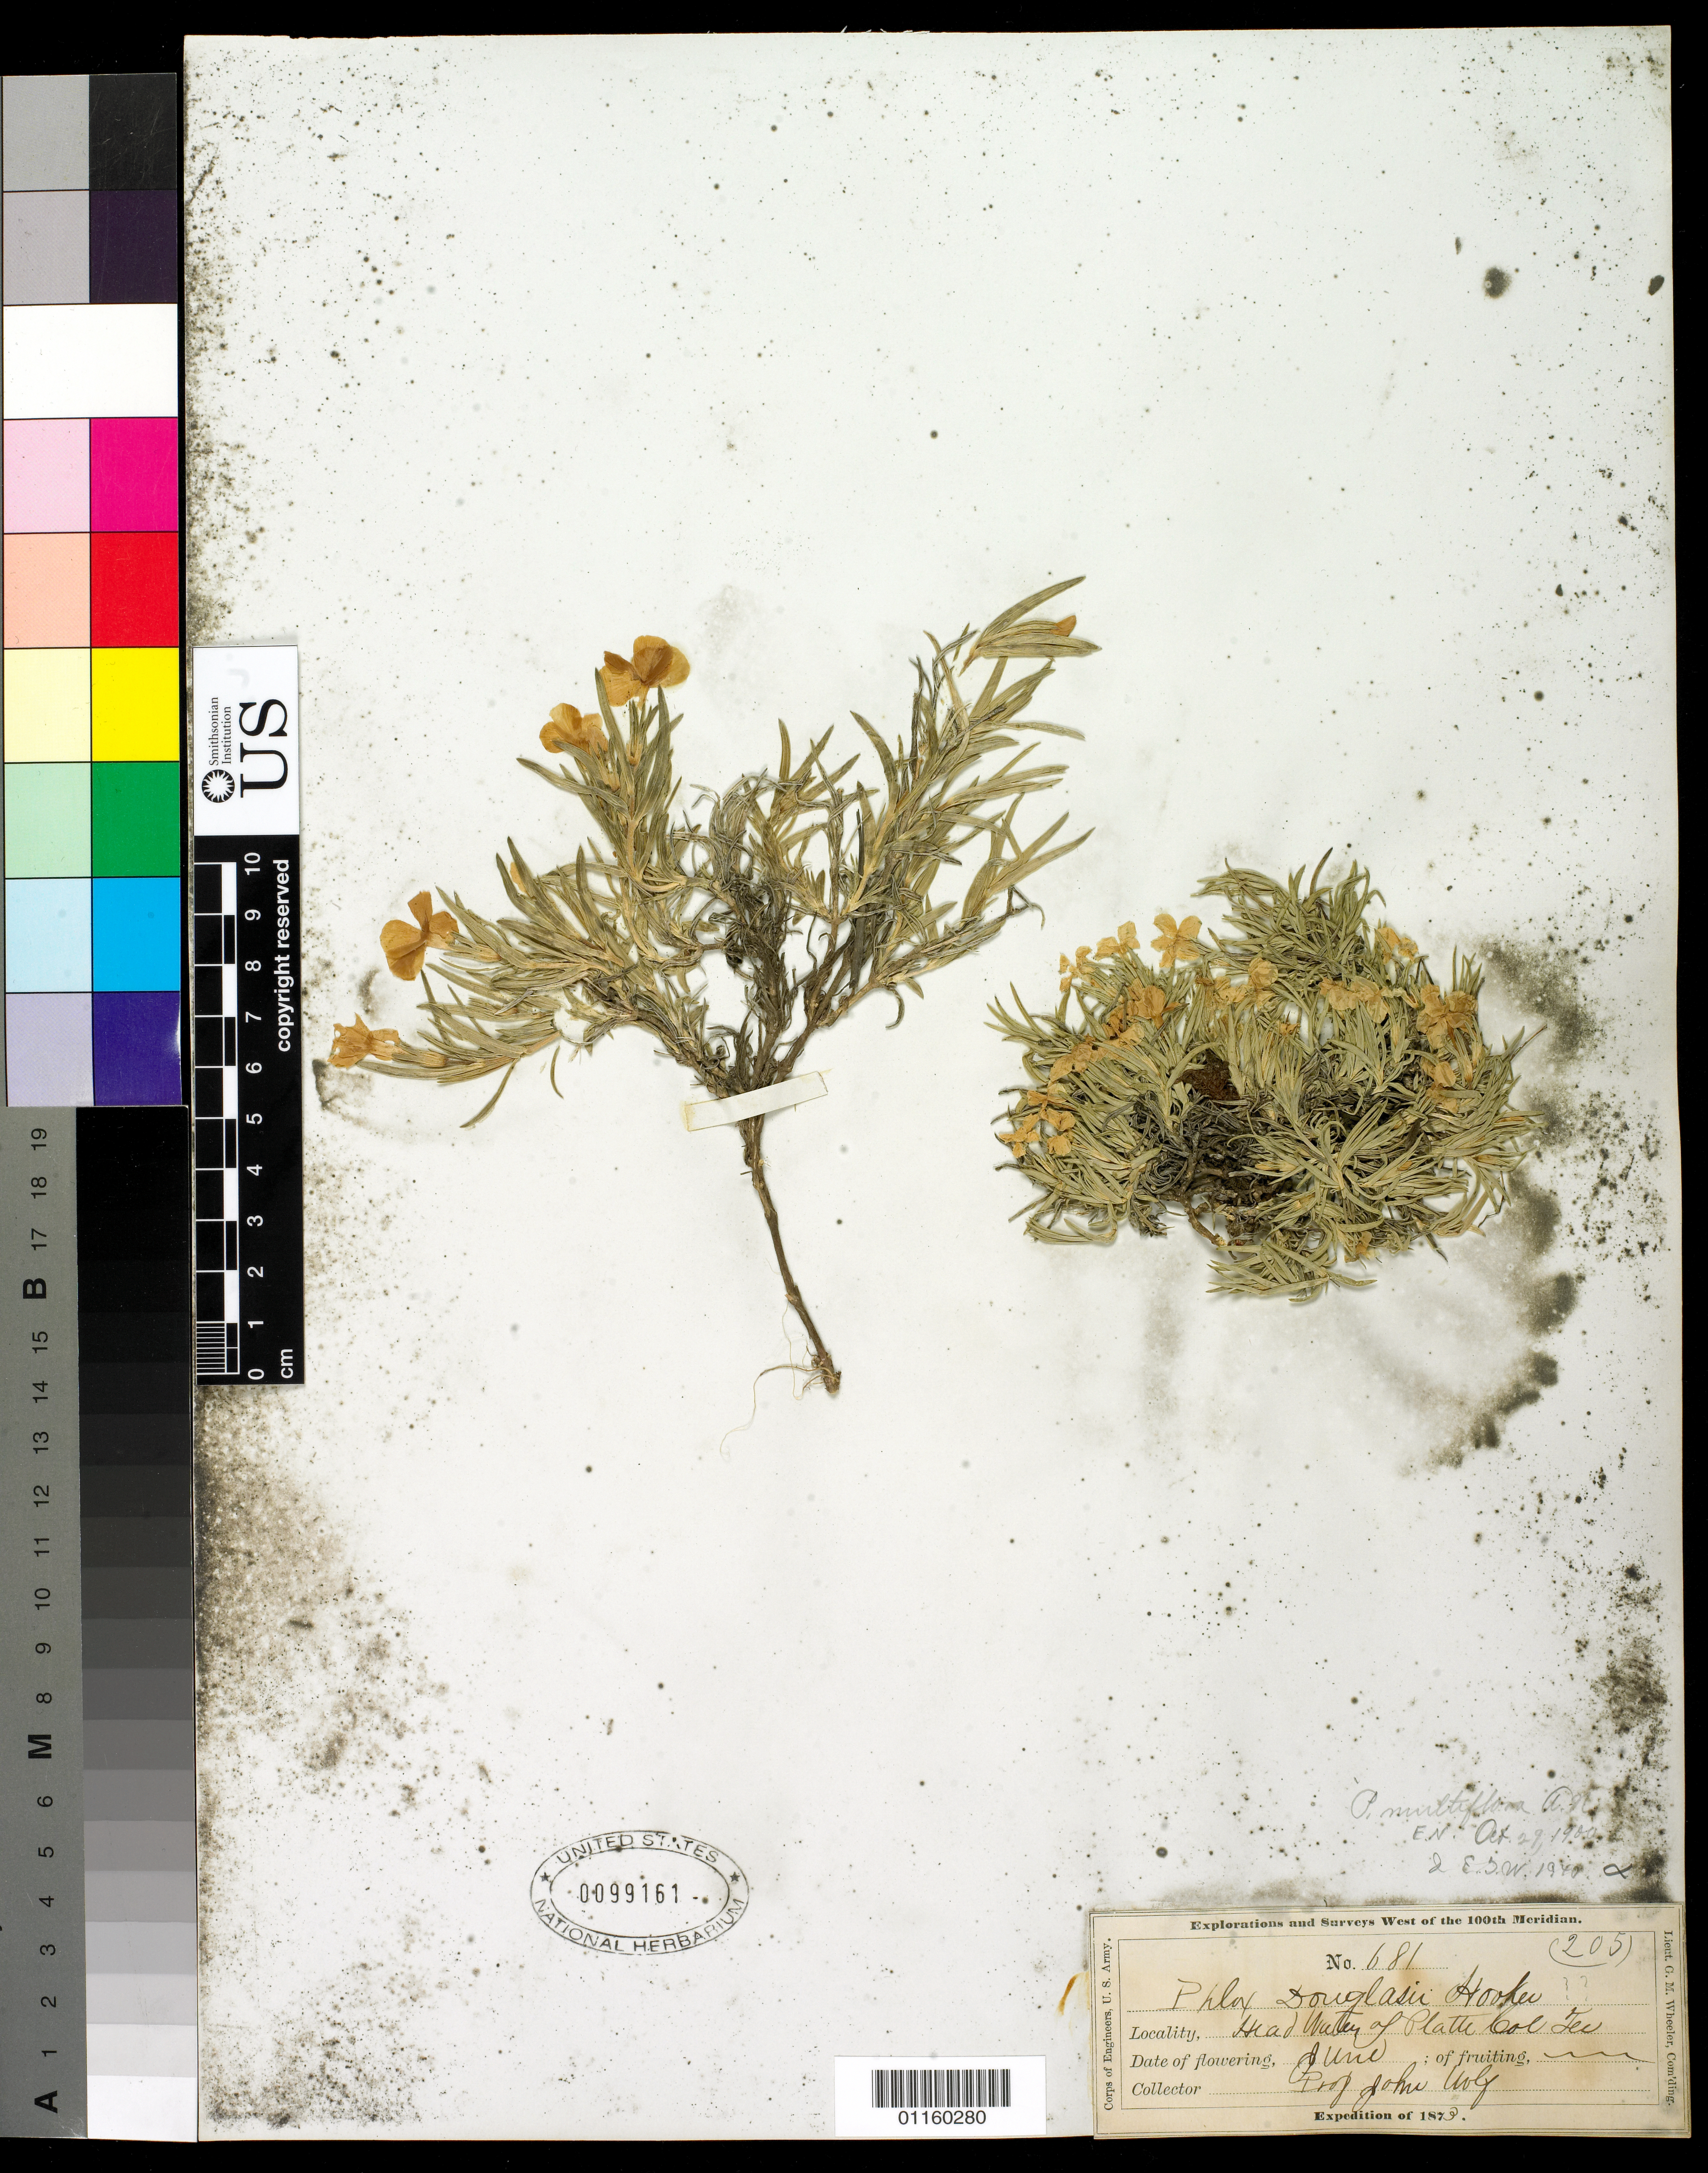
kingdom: Plantae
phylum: Tracheophyta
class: Magnoliopsida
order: Ericales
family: Polemoniaceae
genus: Phlox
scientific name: Phlox multiflora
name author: A. Nelson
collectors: J. Wolf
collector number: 681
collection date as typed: Jun 1873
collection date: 1873-06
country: United States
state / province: Colorado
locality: Headwater of Platte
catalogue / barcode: US 99161